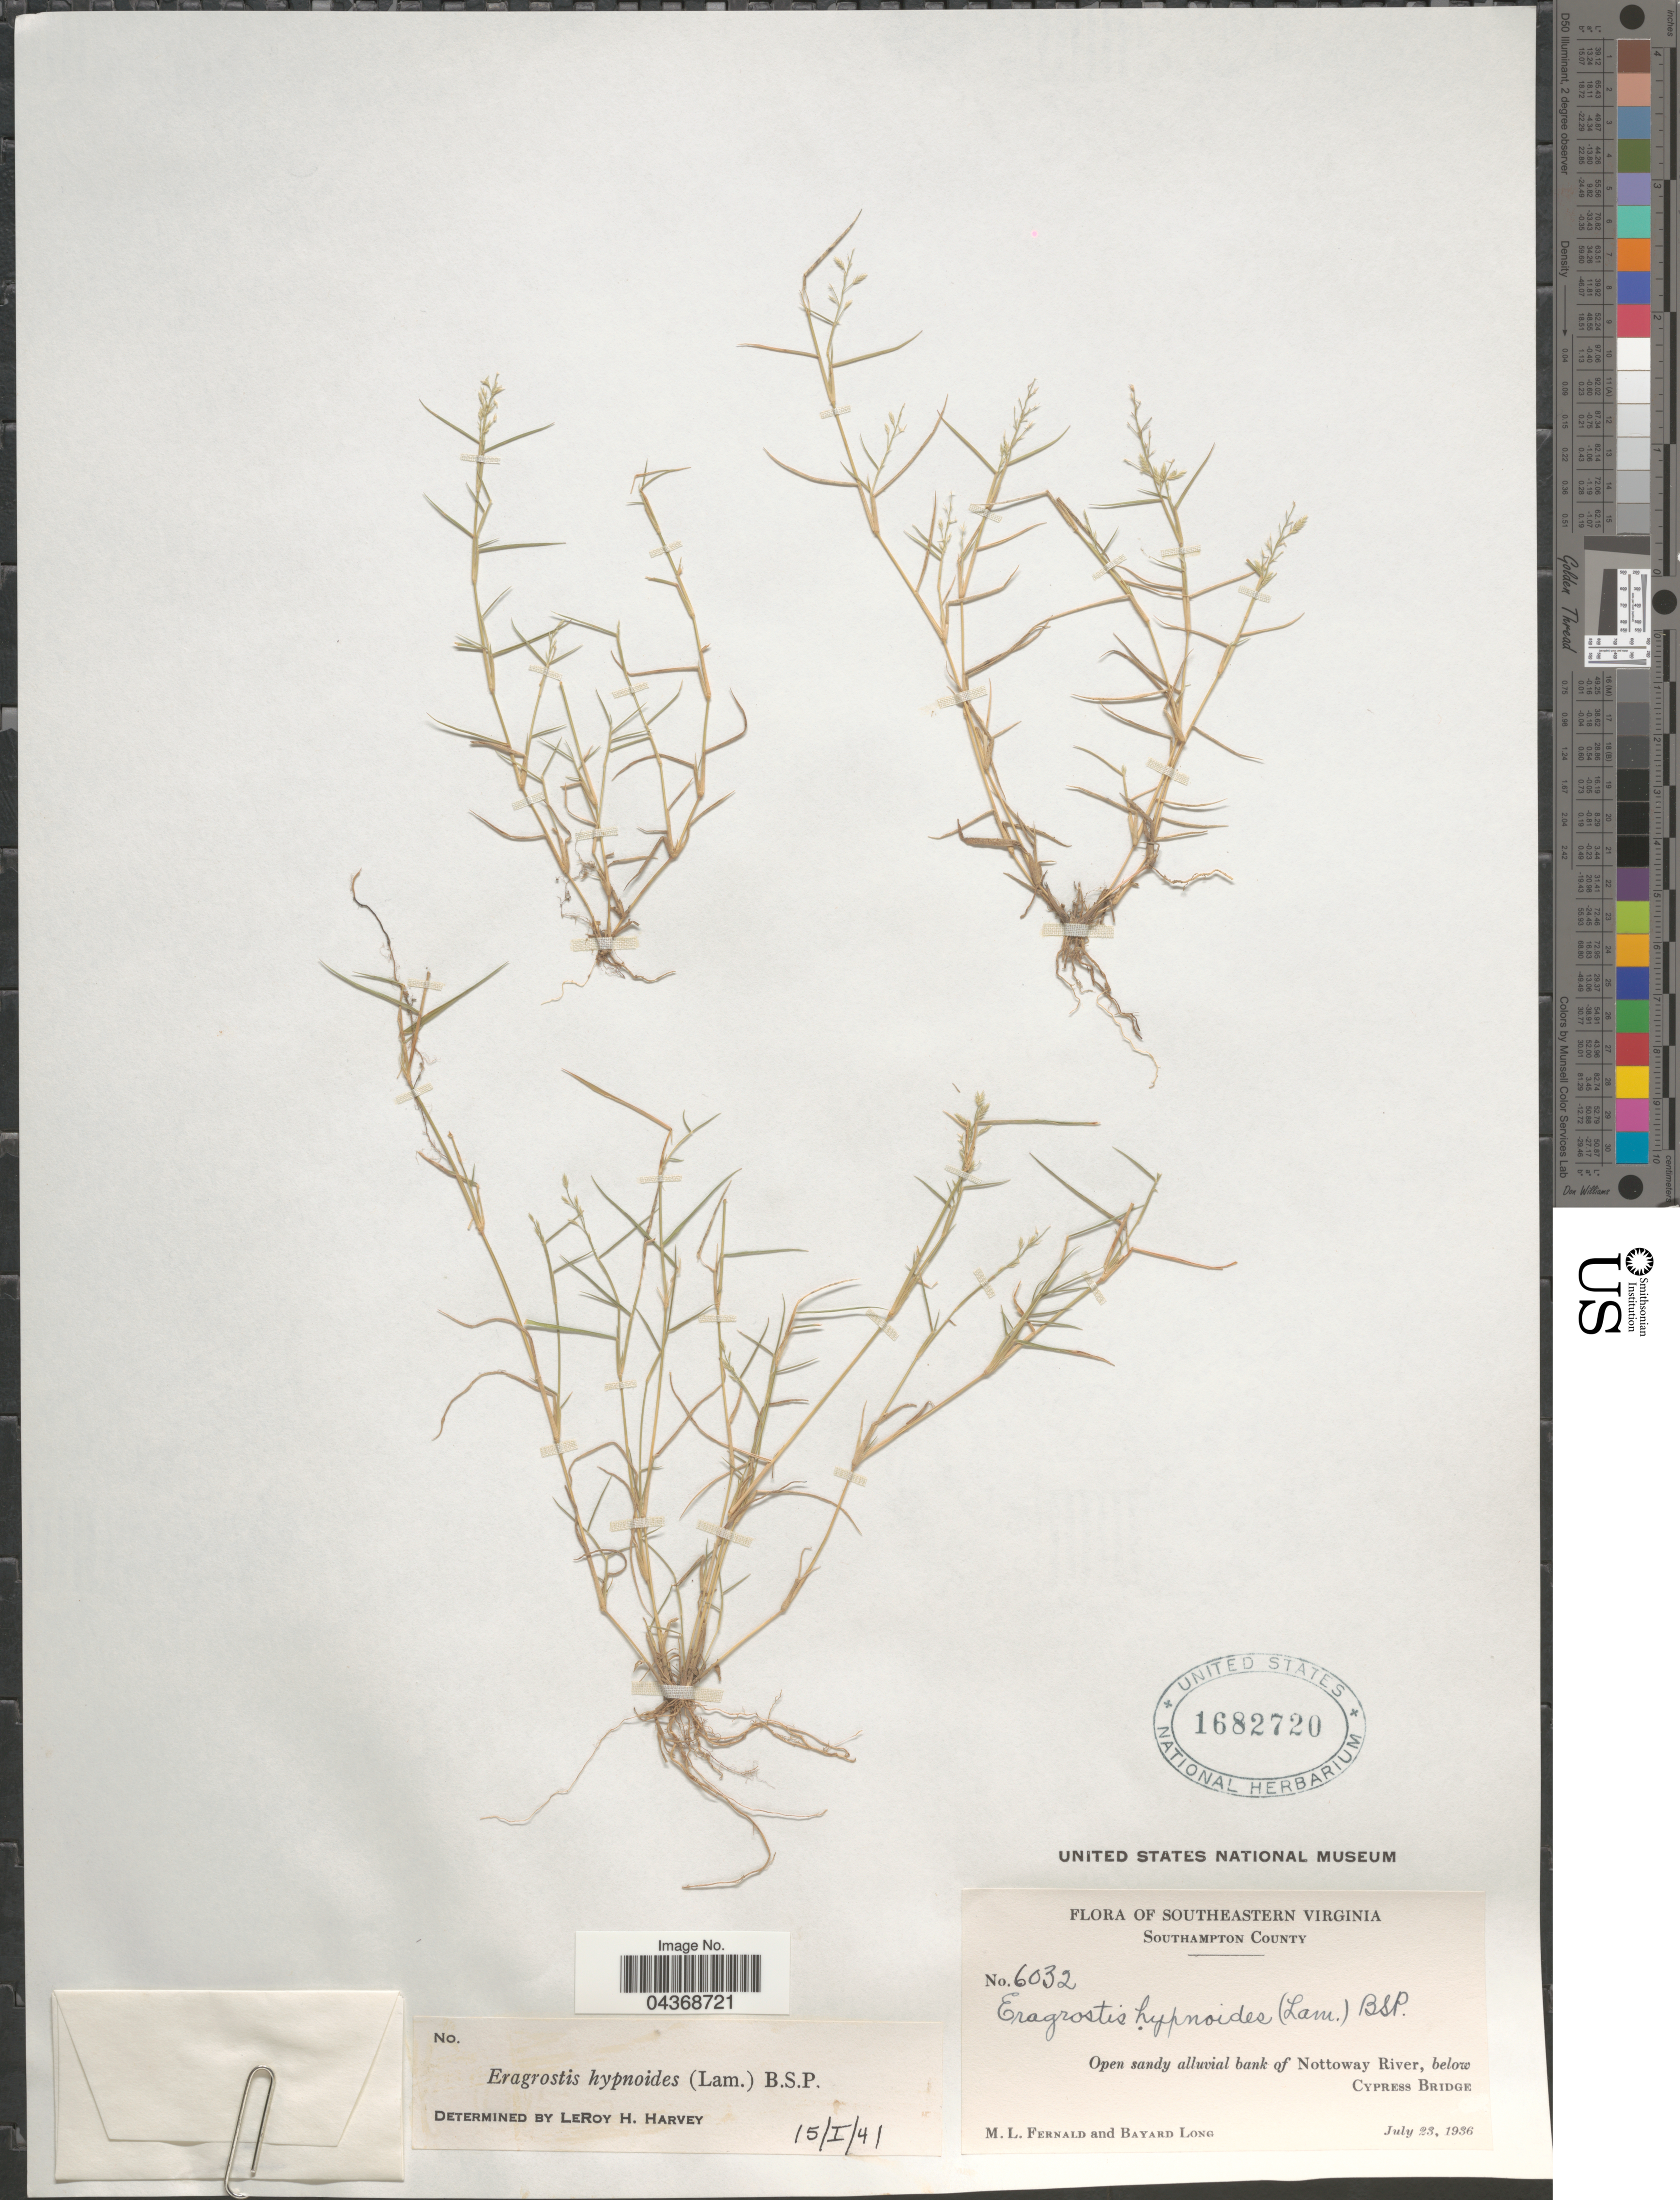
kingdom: Plantae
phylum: Tracheophyta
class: Liliopsida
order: Poales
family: Poaceae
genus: Eragrostis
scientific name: Eragrostis hypnoides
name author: (Lam.) Britton, Stearns & Poggenb.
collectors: M. L. Fernald & B. Long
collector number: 6032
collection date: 1936-07-23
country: United States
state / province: Virginia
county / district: Southampton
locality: Southeastern Virginia. Southampton County. Open sandy alluvial bank of Nottoway River, below Cypress Bridge.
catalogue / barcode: US 1682720